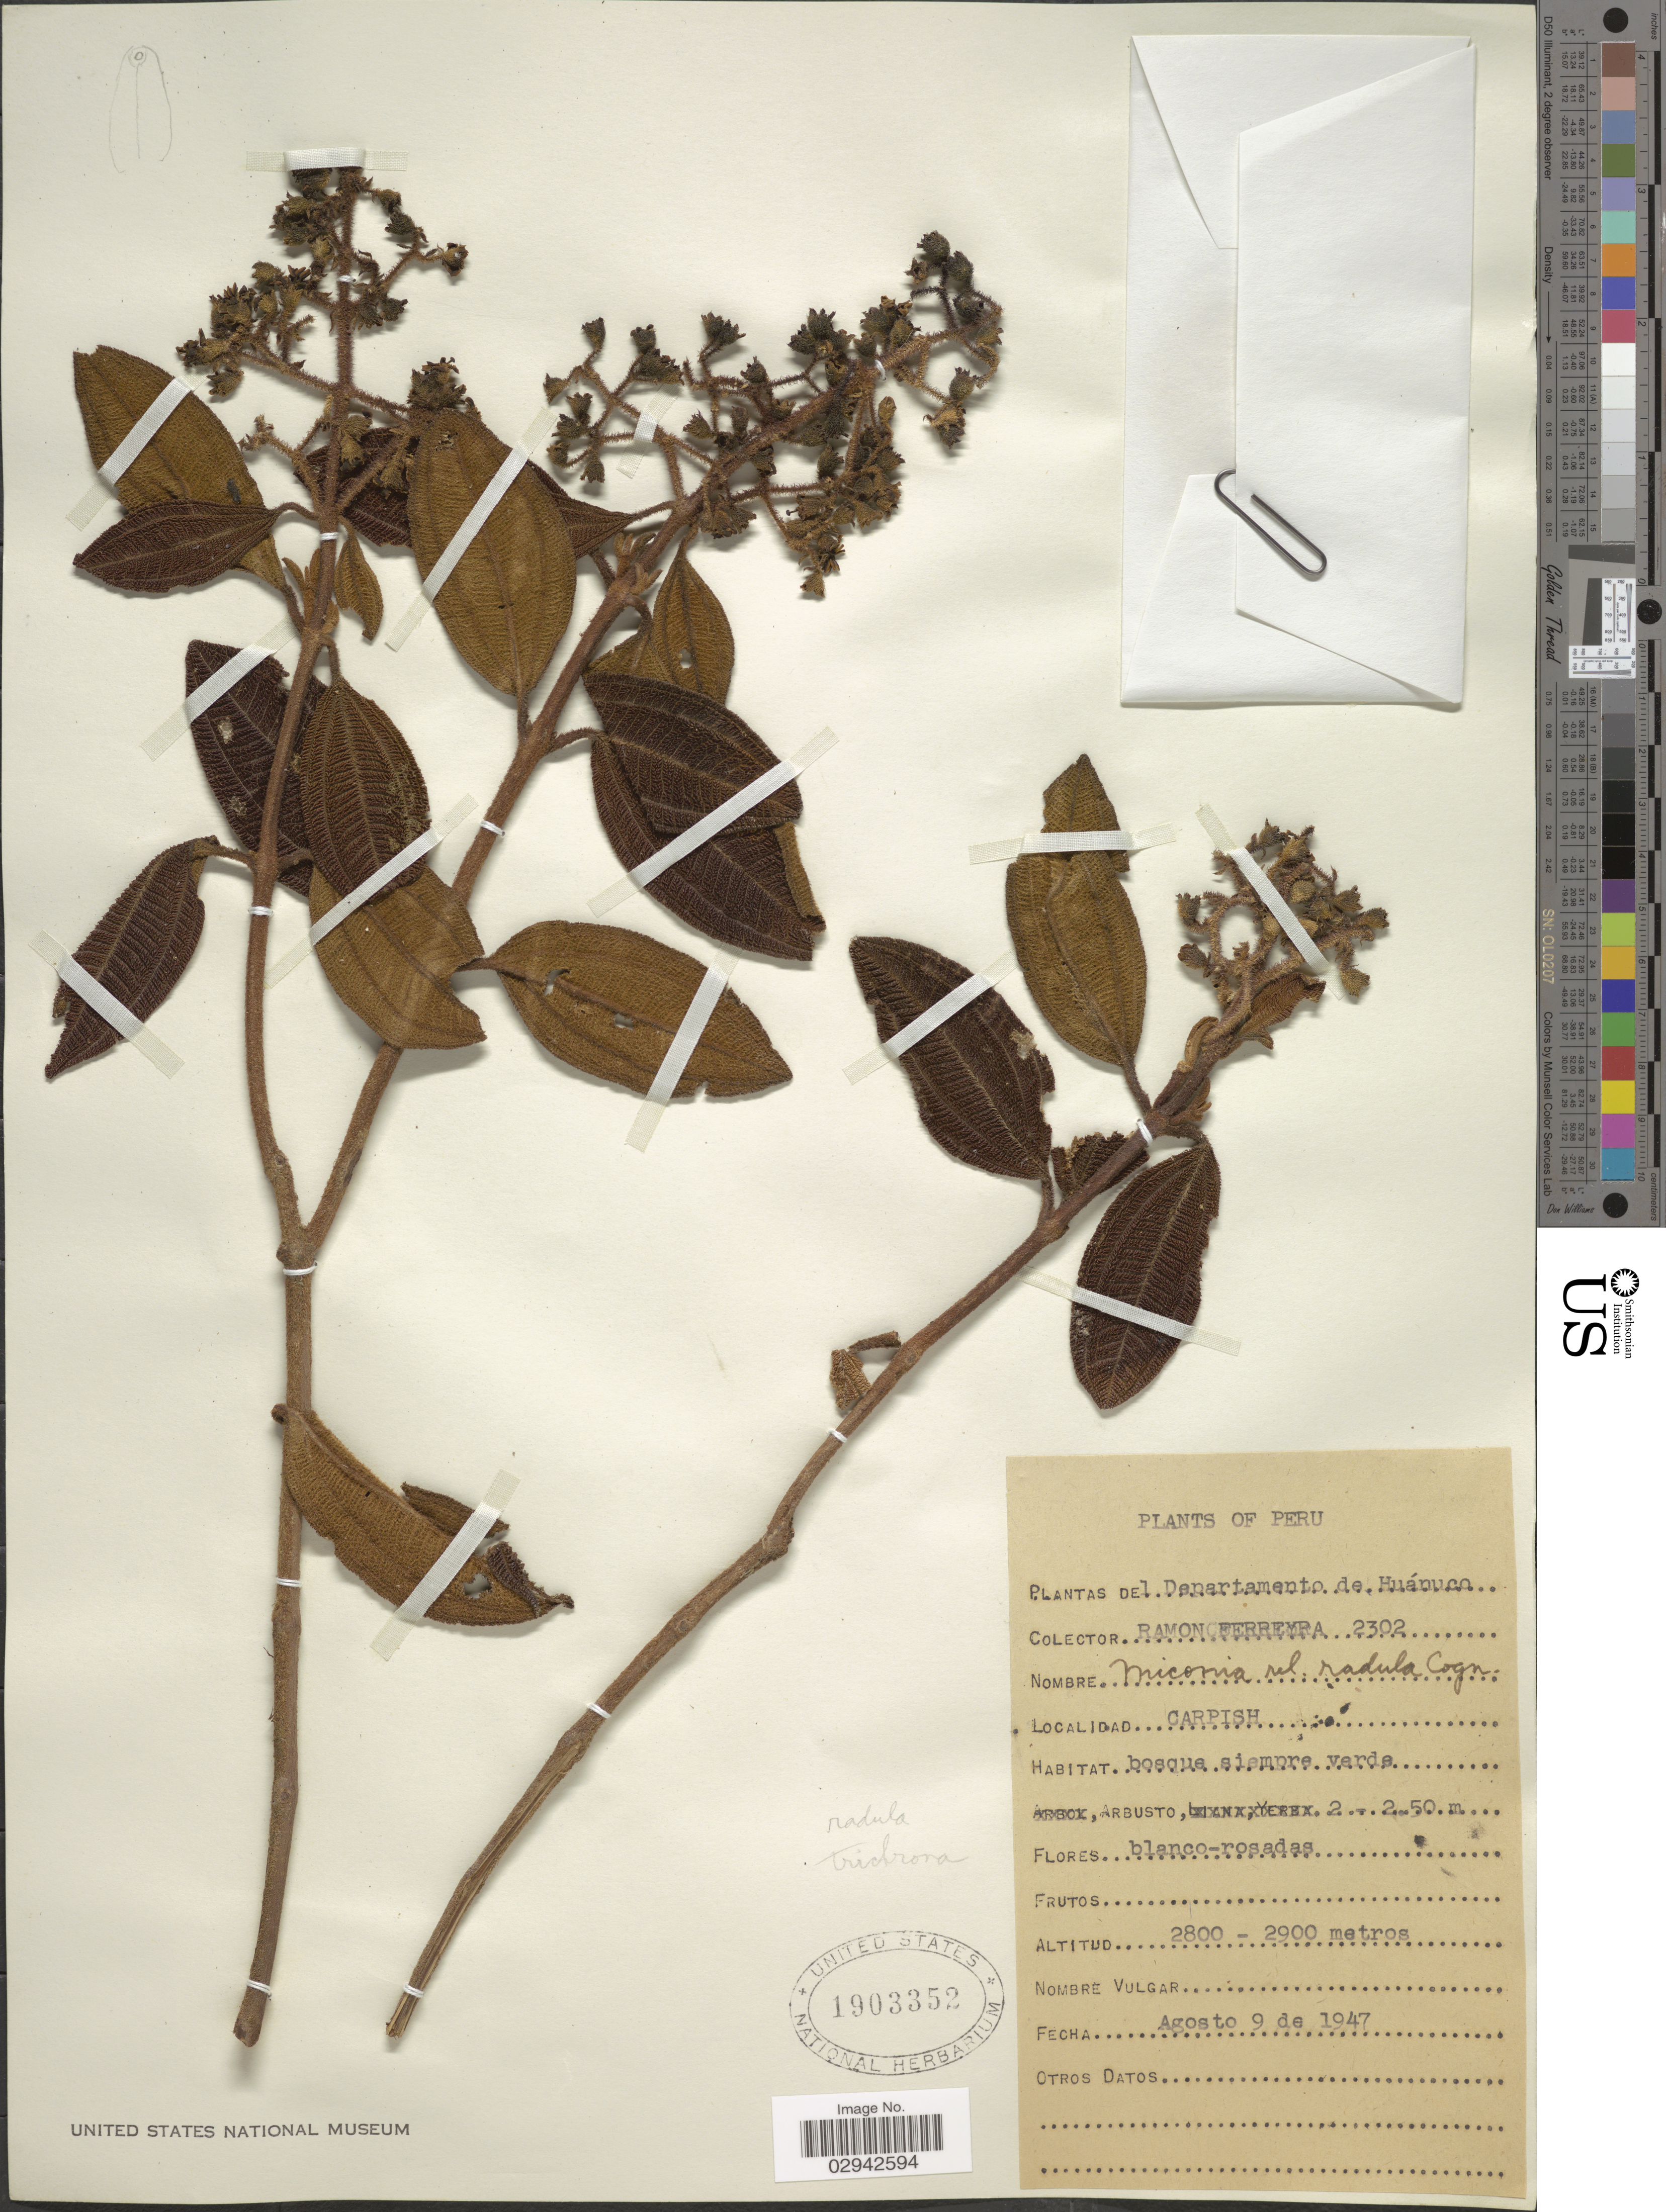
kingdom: Plantae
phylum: Tracheophyta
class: Magnoliopsida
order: Myrtales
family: Melastomataceae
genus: Miconia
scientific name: Miconia radulifolia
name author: (Benth.) Naudin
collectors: R. A. Ferreyra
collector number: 2302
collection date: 1947-08-09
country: Peru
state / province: Huánuco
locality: Departamento de Huánuco, Carpish.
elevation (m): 2800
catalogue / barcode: US 1903352